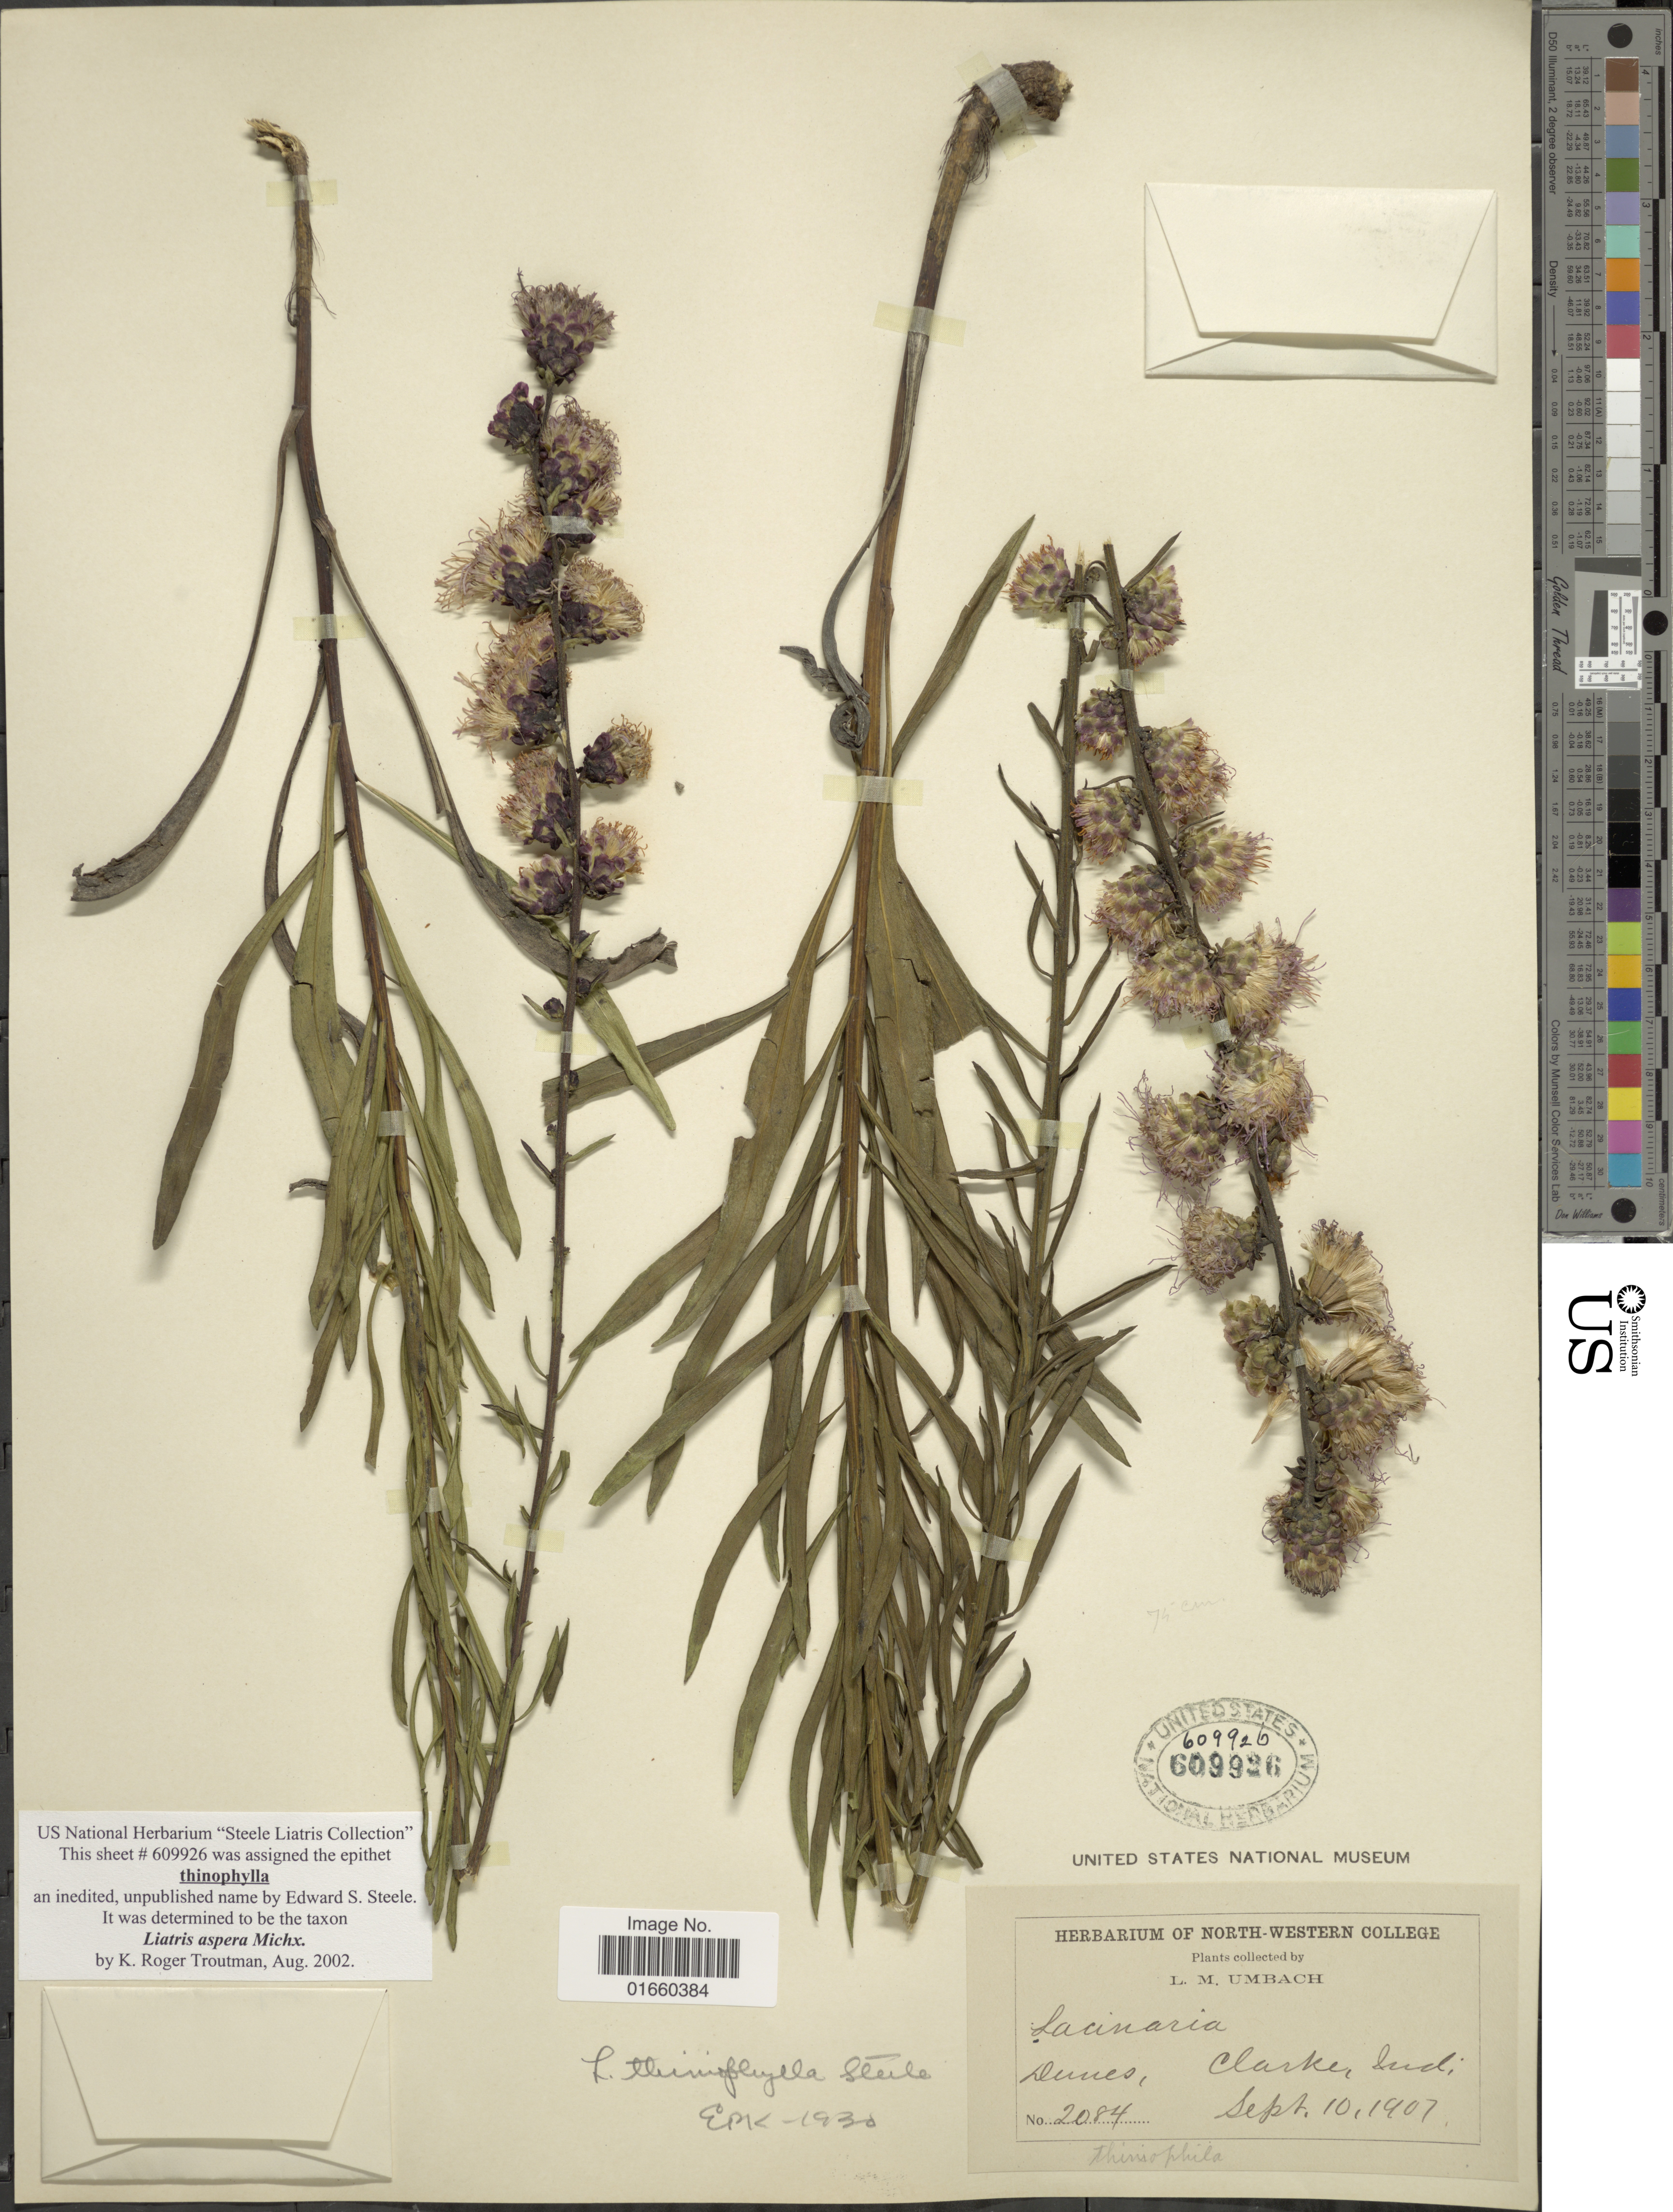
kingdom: Plantae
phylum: Tracheophyta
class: Magnoliopsida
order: Asterales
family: Asteraceae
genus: Liatris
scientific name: Liatris aspera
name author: Michx.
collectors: L. M. Umbach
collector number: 2084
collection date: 1907-09-10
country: United States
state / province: Indiana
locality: Dunes, Clarke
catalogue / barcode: US 609926